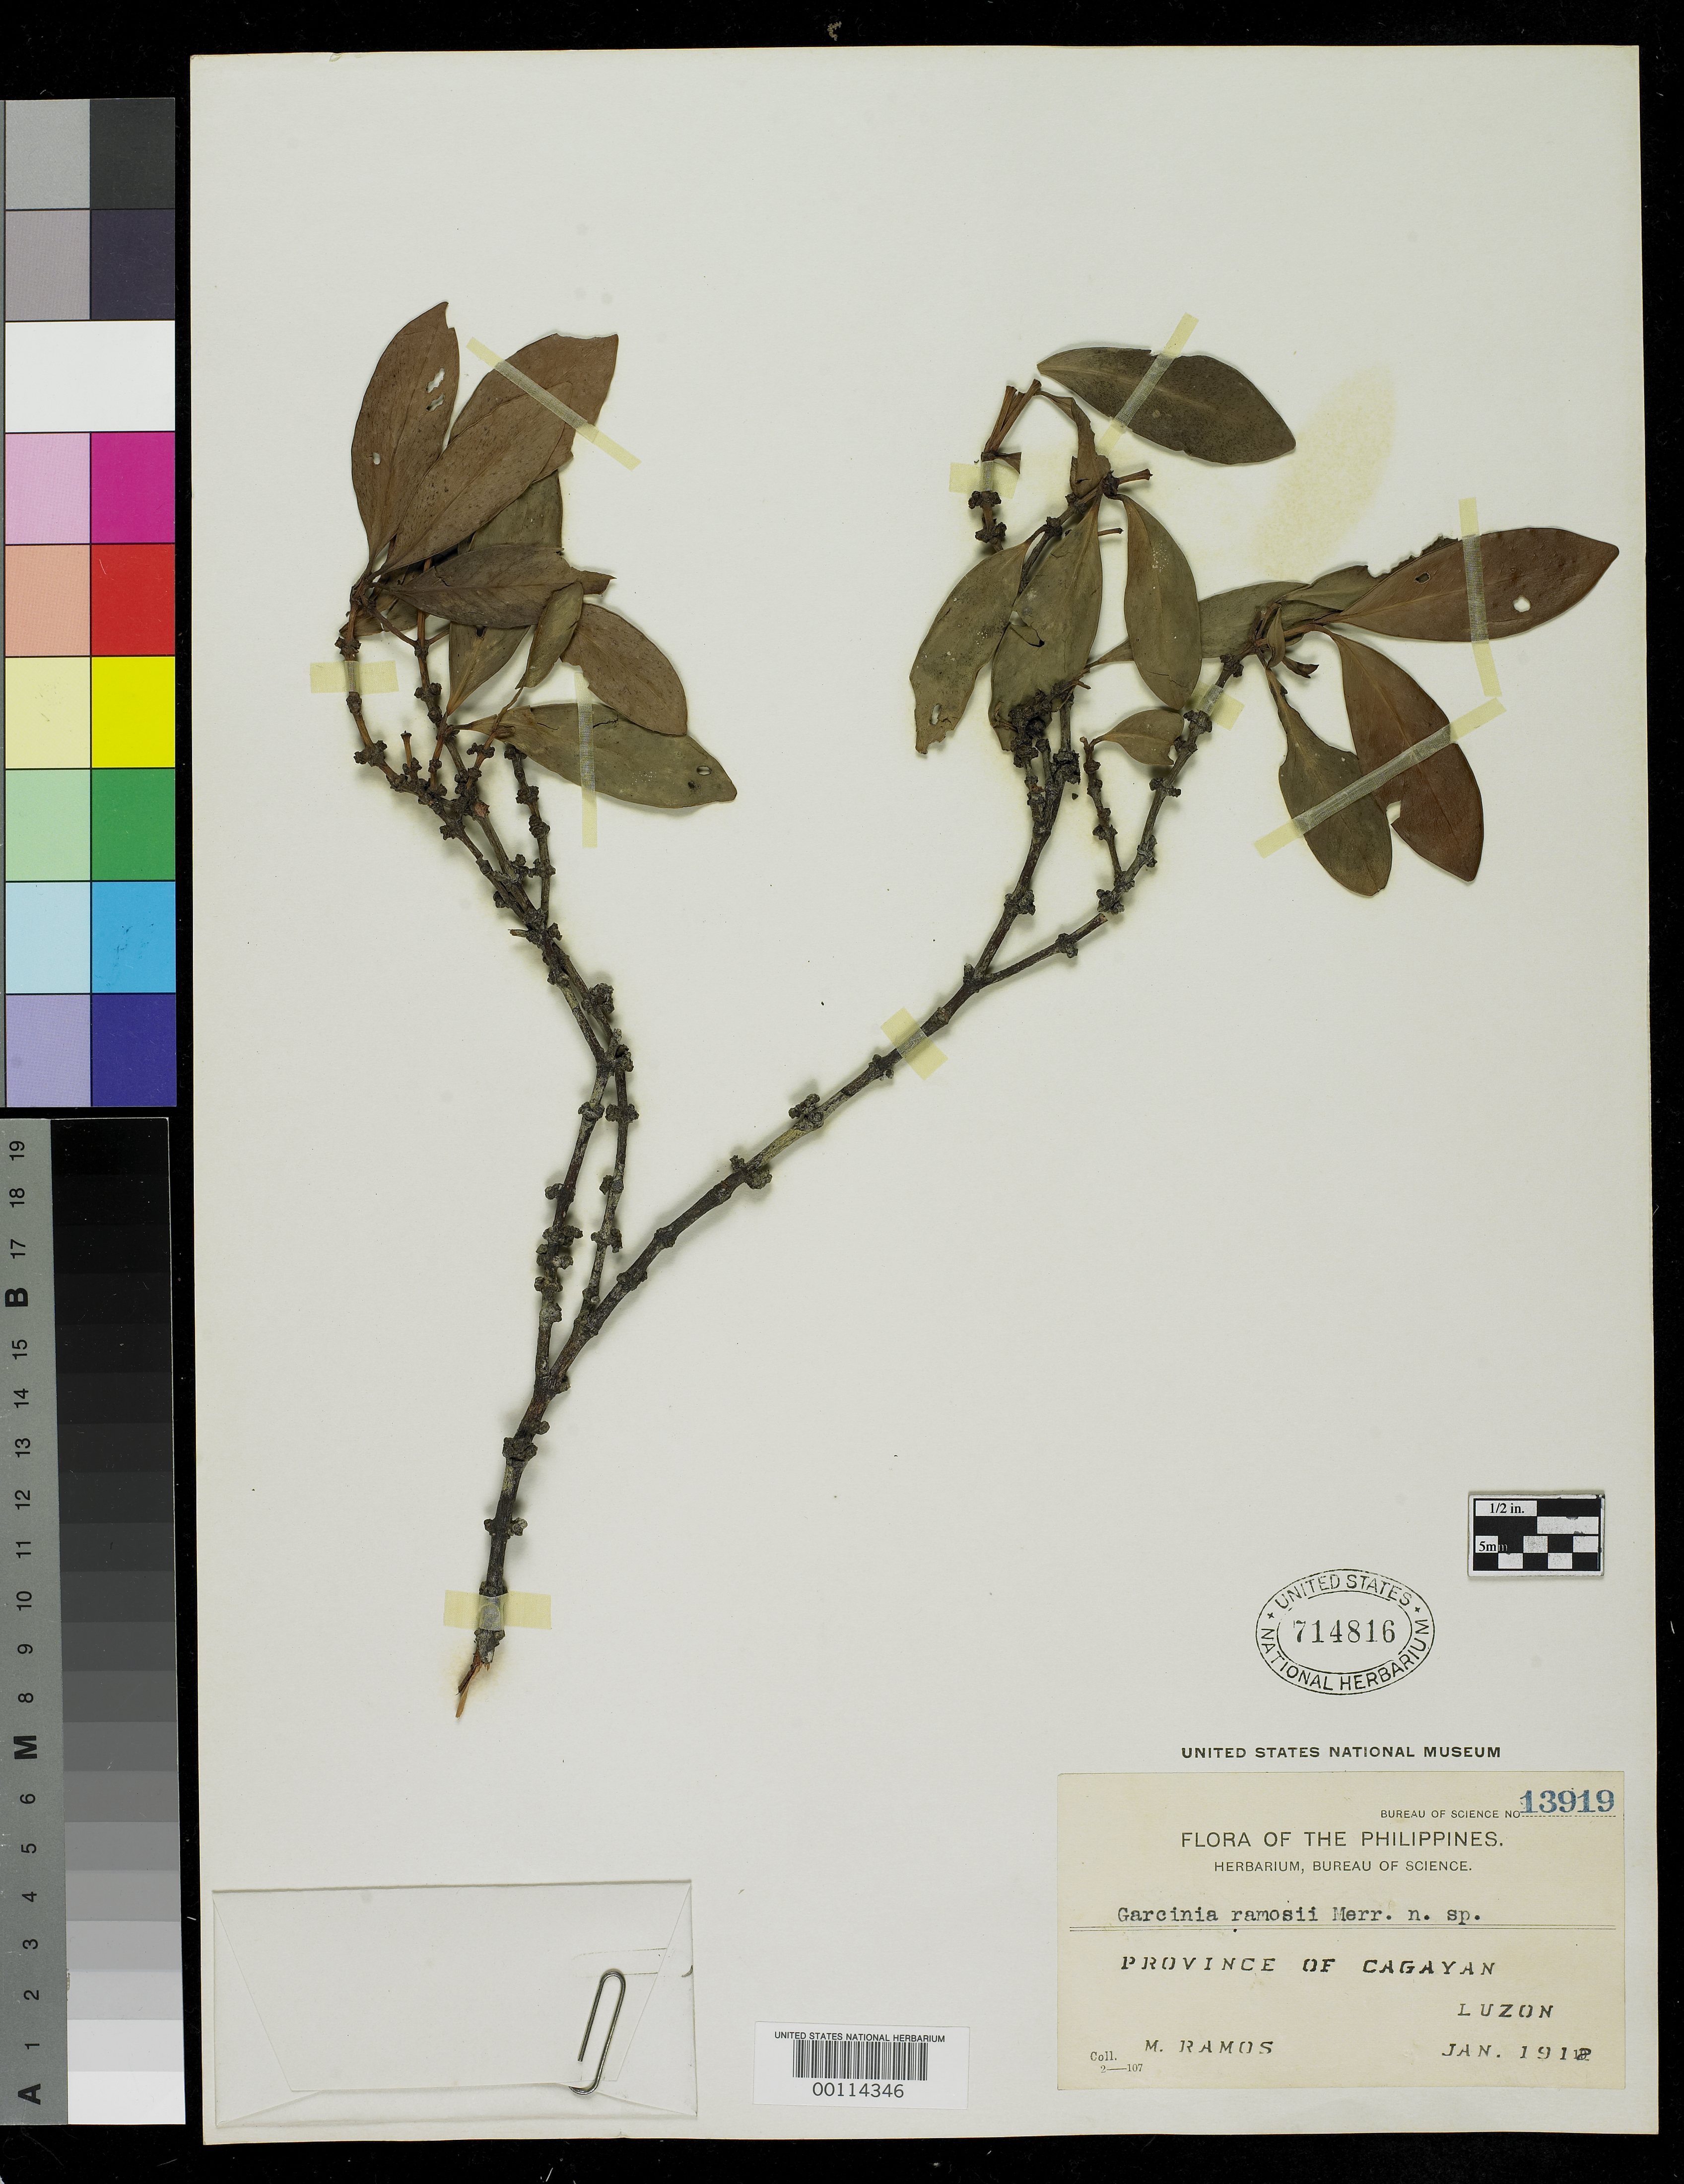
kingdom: Plantae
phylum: Tracheophyta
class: Magnoliopsida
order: Malpighiales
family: Clusiaceae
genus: Garcinia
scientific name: Garcinia ramosii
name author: Merr.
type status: Isotype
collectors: M. Ramos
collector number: Bur. Sci. 13919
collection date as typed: Jan 1912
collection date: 1912-01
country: Philippines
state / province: Cagayan Valley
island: Luzon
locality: Abulug River. Cagayan.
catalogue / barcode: US 714816